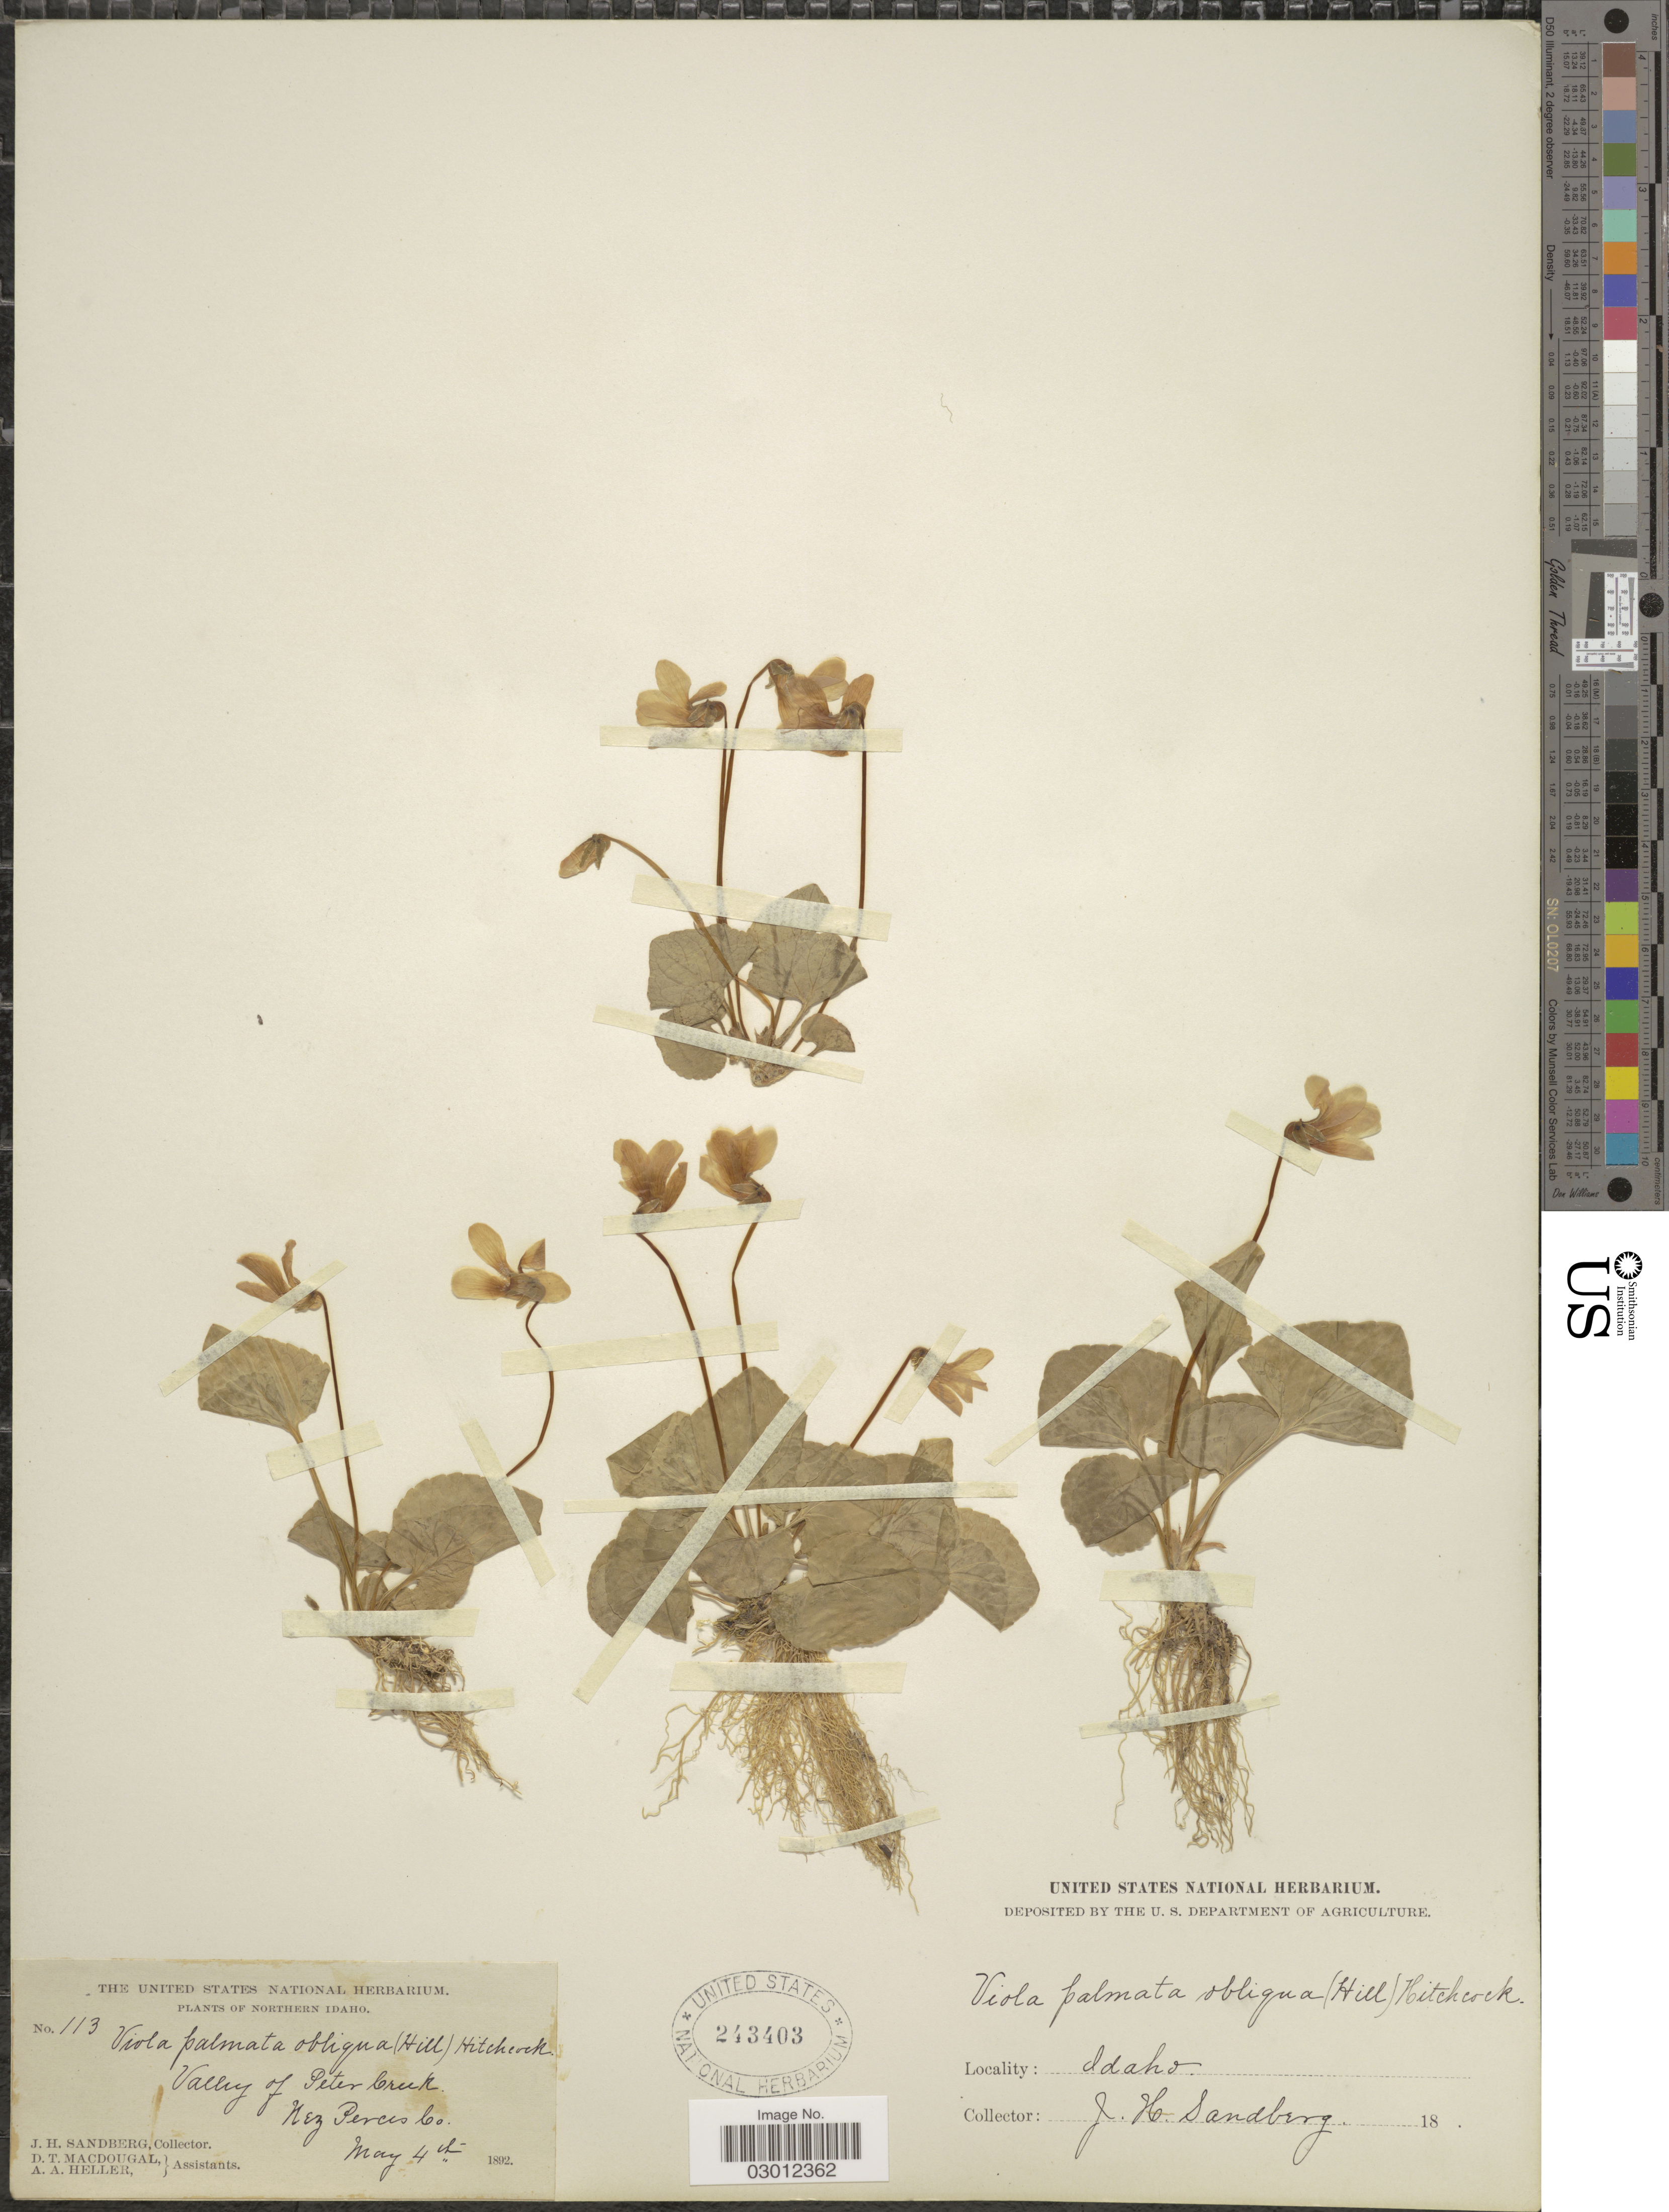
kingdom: Plantae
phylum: Tracheophyta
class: Magnoliopsida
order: Malpighiales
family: Violaceae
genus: Viola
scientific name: Viola nephrophylla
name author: Greene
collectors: J. H. Sandberg, D. T. MacDougal & A. A. Heller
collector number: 113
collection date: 1892-05-04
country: United States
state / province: Idaho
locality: Northern Idaho. Valley of Peter Creek. Nez Perces Co.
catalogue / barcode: US 243403